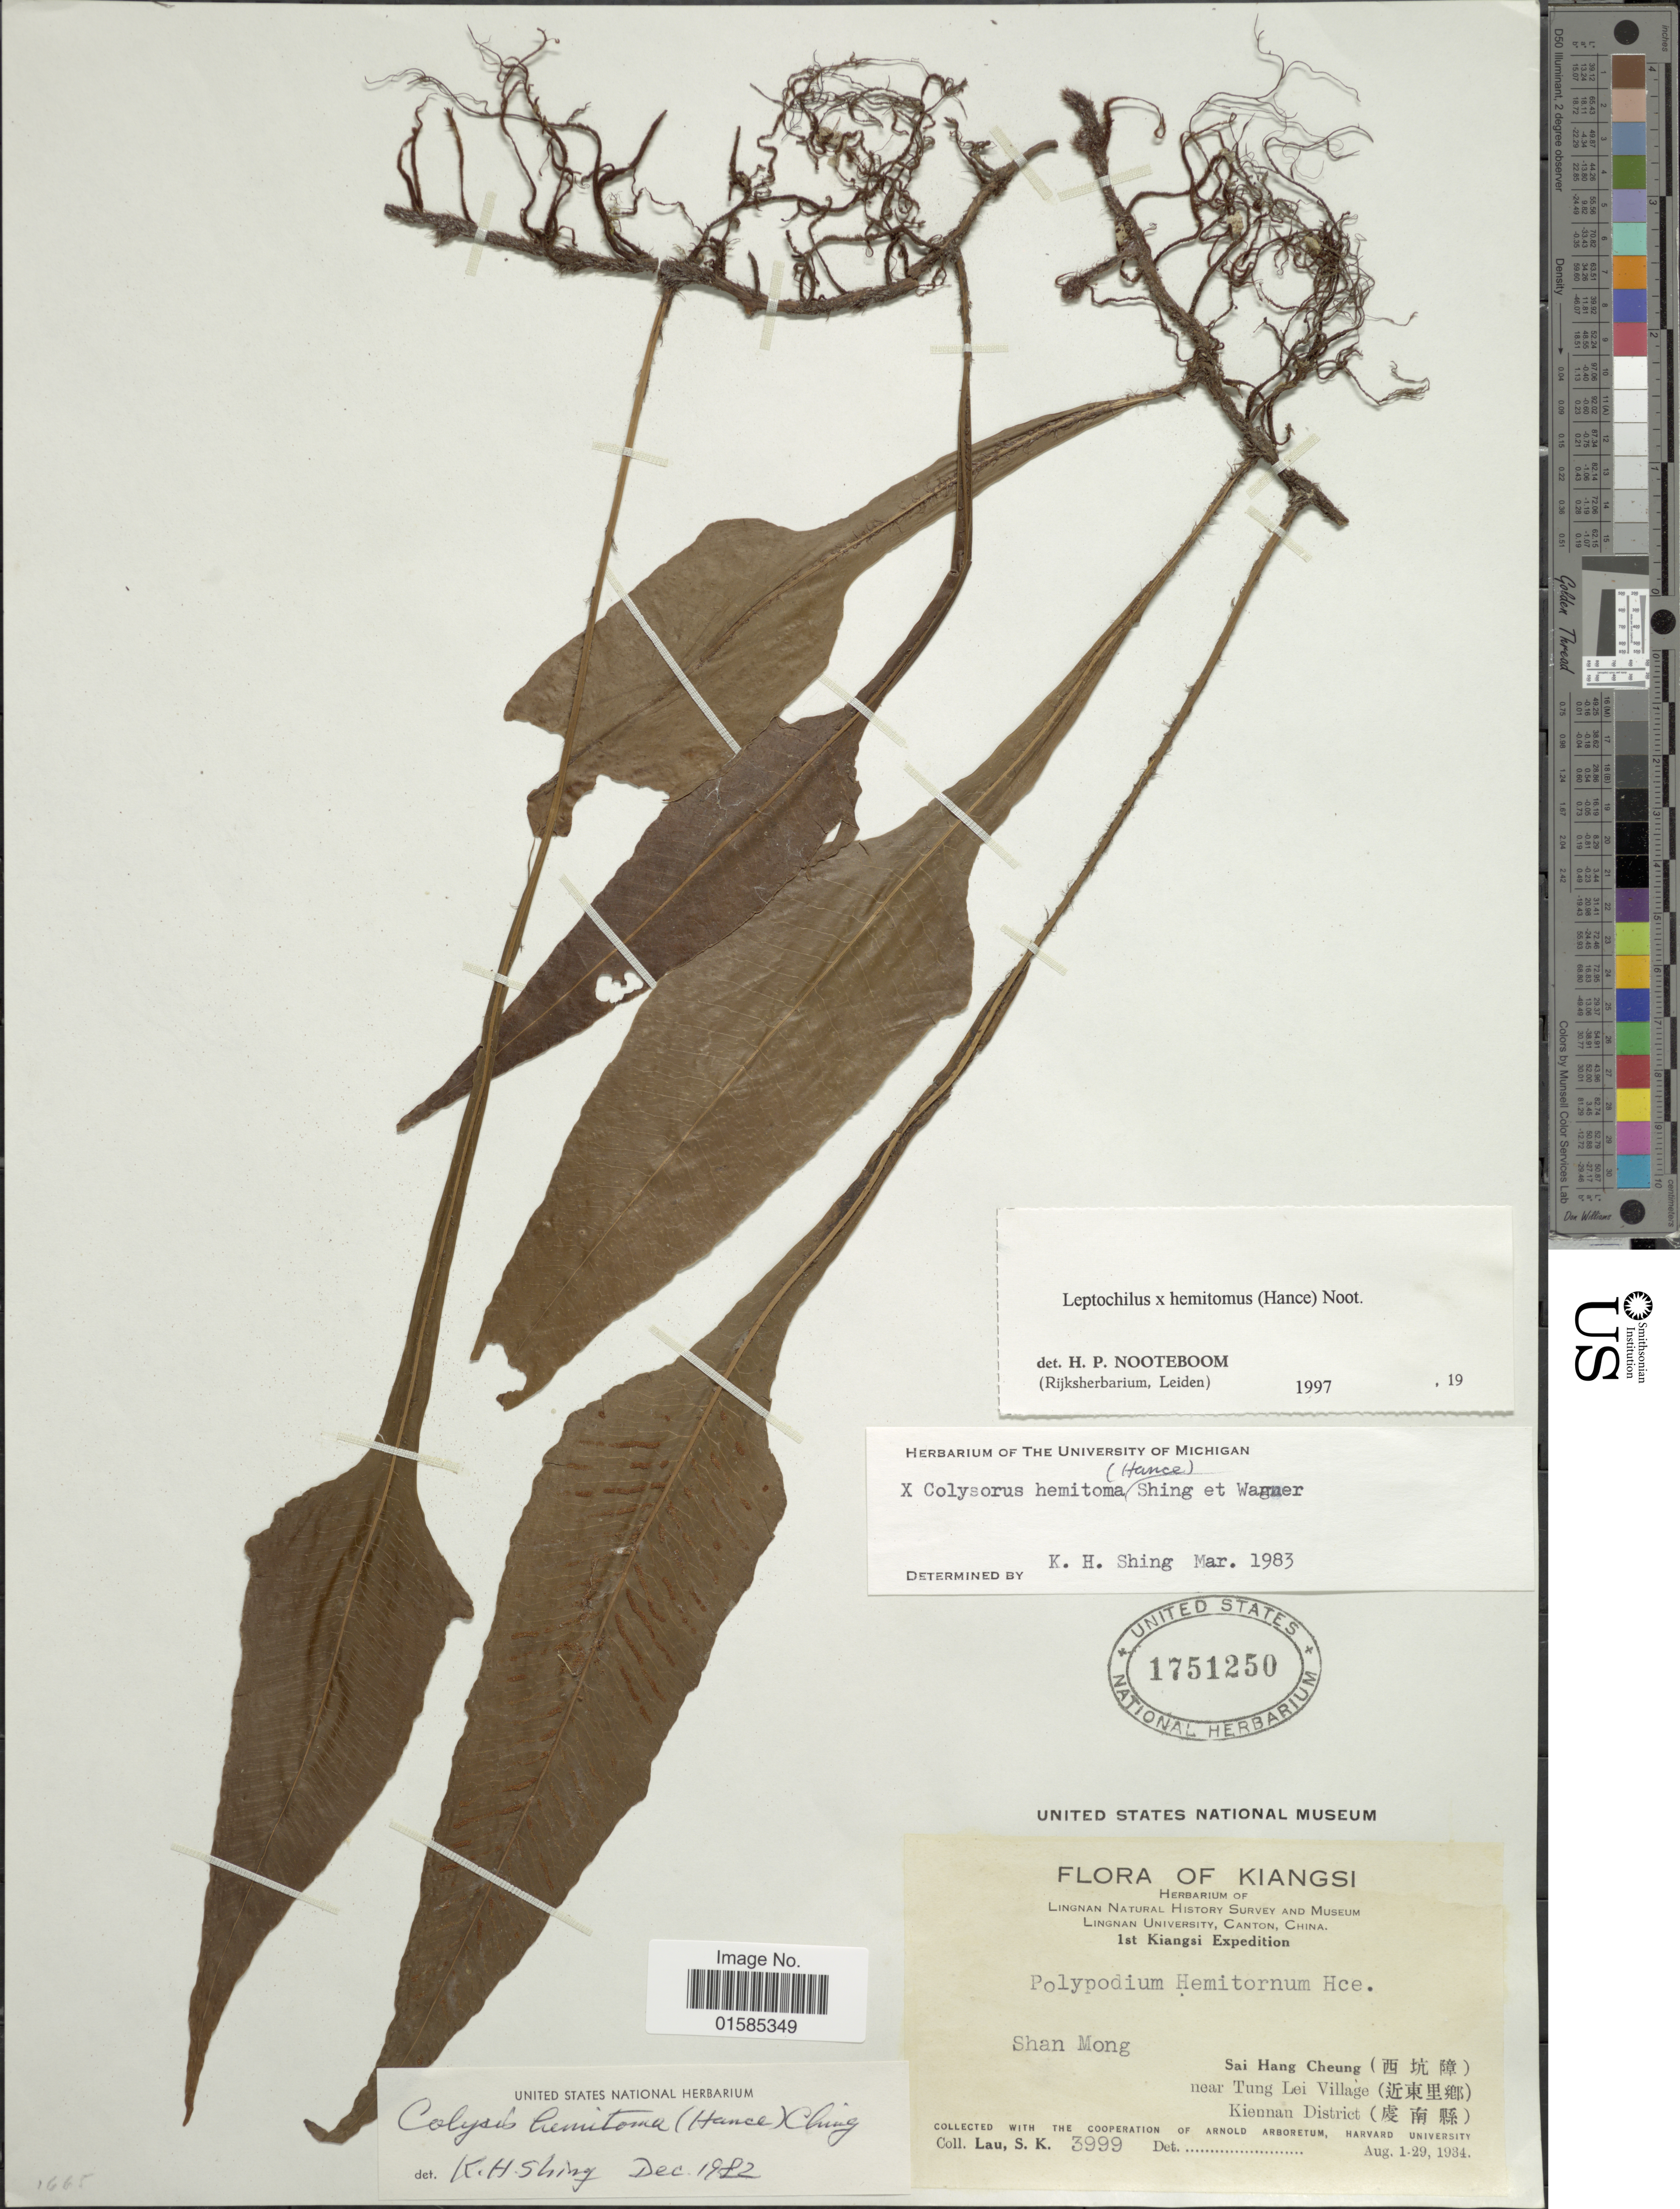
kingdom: Plantae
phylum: Tracheophyta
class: Polypodiopsida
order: Polypodiales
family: Polypodiaceae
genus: Leptochilus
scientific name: Leptochilus x hemitomus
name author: (Hance) Noot.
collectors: S. K. Lau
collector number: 3999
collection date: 1934-08-01/1934-08-29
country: China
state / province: Jiangxi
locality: Kiangsi, , Shan Mong, Sai Hang Cheung, near Tung Lei Village, Kiennan District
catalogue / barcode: US 1751250